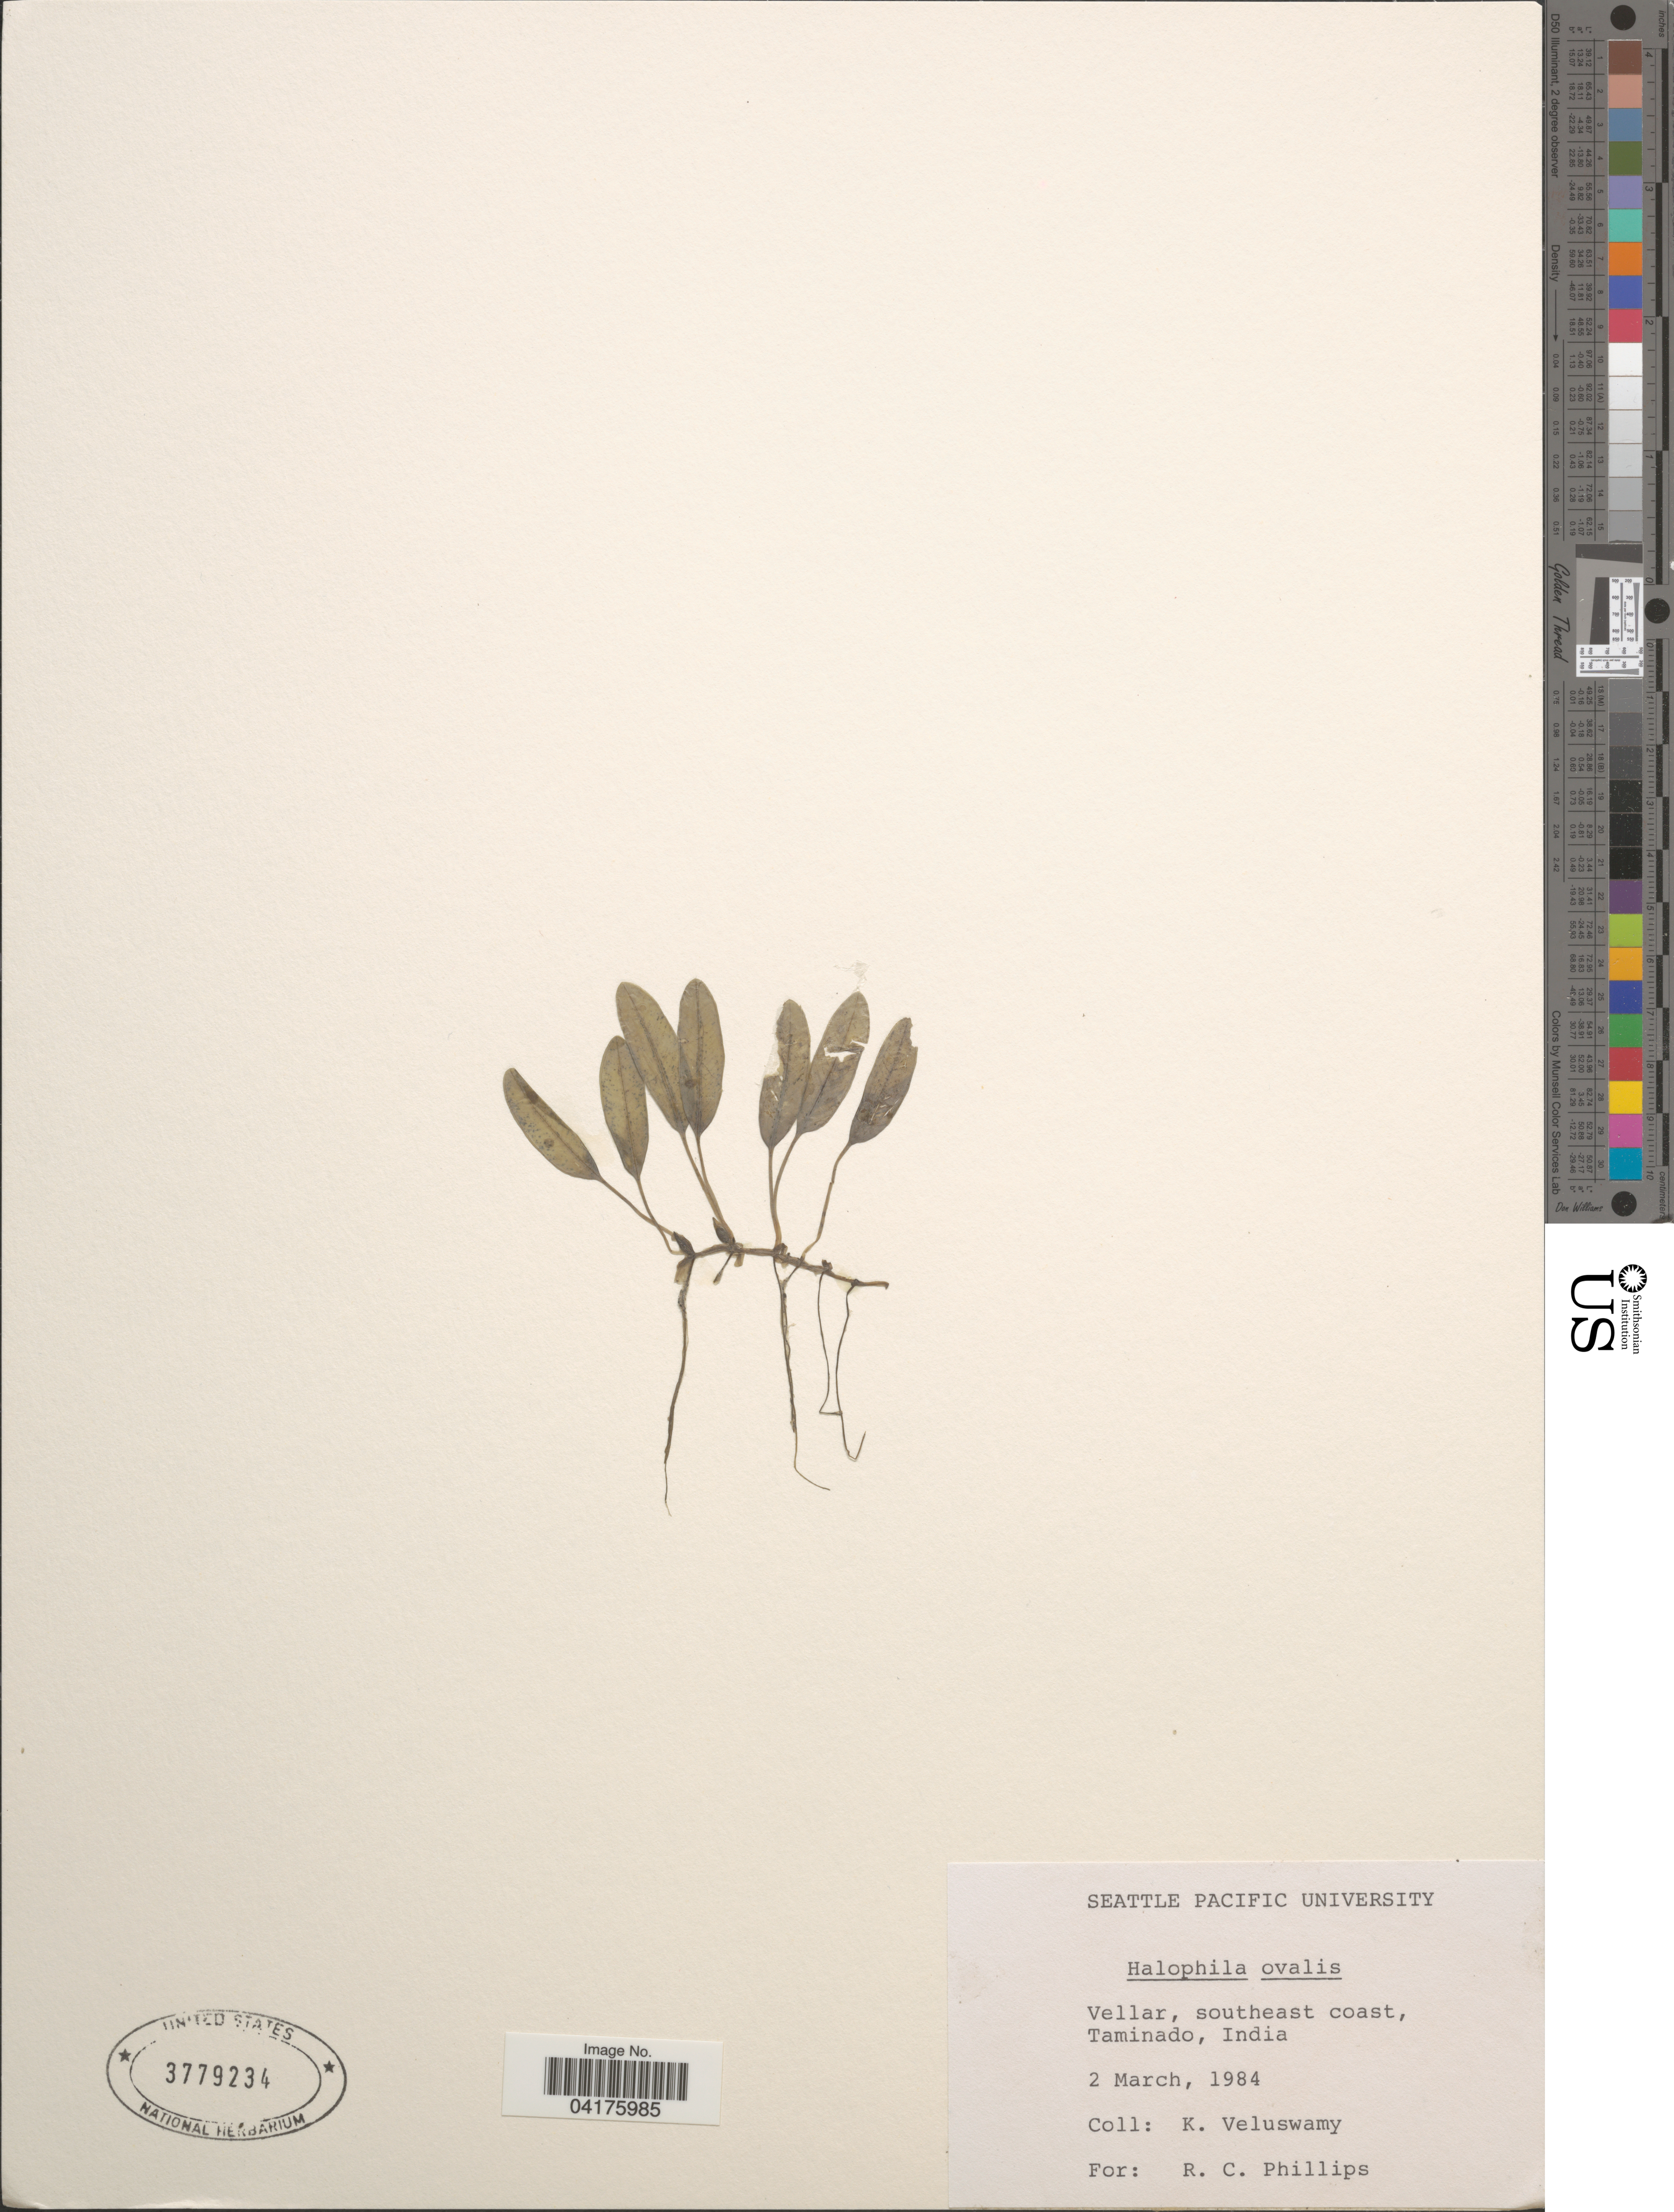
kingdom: Plantae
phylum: Tracheophyta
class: Liliopsida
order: Alismatales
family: Hydrocharitaceae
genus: Halophila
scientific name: Halophila ovalis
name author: (R. Br.) Hook. f.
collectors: K. Veluswamy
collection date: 1984-03-02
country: India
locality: Vellar, southeast coast, Taminado.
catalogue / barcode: US 3779234